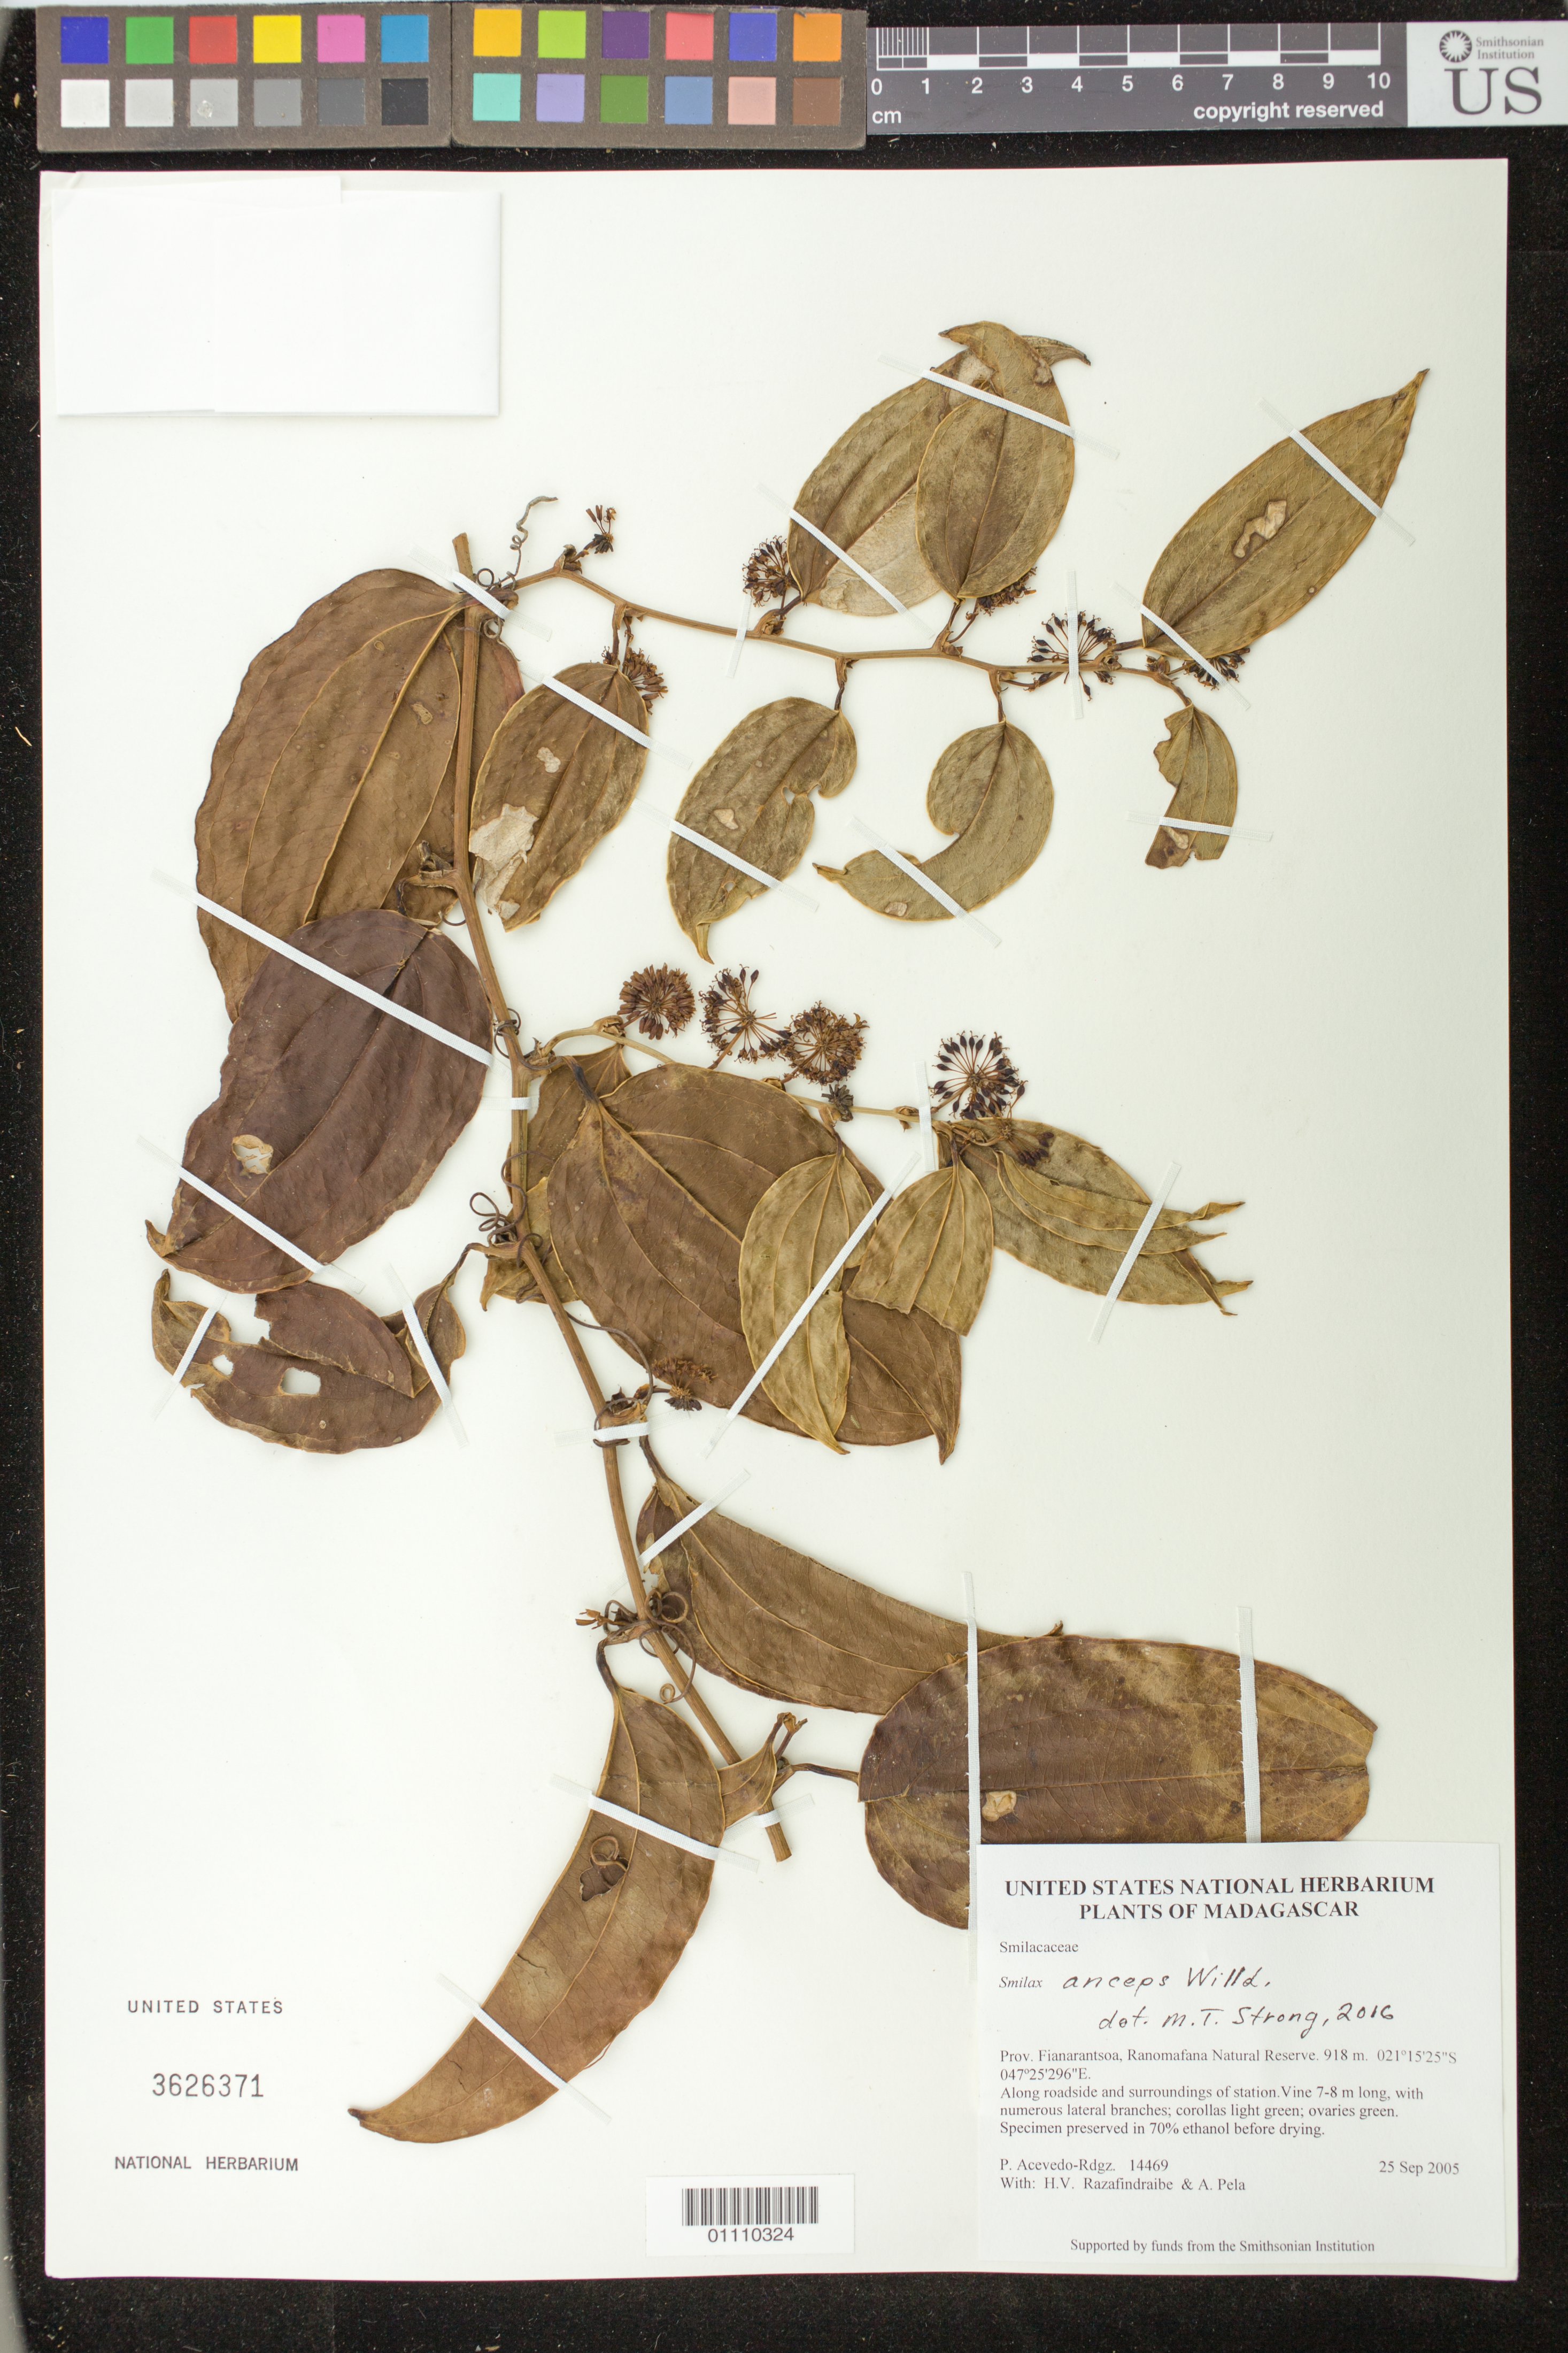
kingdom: Plantae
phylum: Tracheophyta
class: Liliopsida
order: Liliales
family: Smilacaceae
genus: Smilax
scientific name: Smilax anceps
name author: Willd.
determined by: Strong, M. T., (US), Smithsonian Institution - National Museum of Natural History (UNITED STATES)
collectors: P. Acevedo-Rodr., H. Razafindraibe & A. Pela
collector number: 14469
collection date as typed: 25 Sep 2005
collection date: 2005-09-25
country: Madagascar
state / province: Haute Matsiatra / Vatovavy Fitovinany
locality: Prov. Fianarantsoa, Ranomafana Natural Reserve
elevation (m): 918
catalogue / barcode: US 3626371